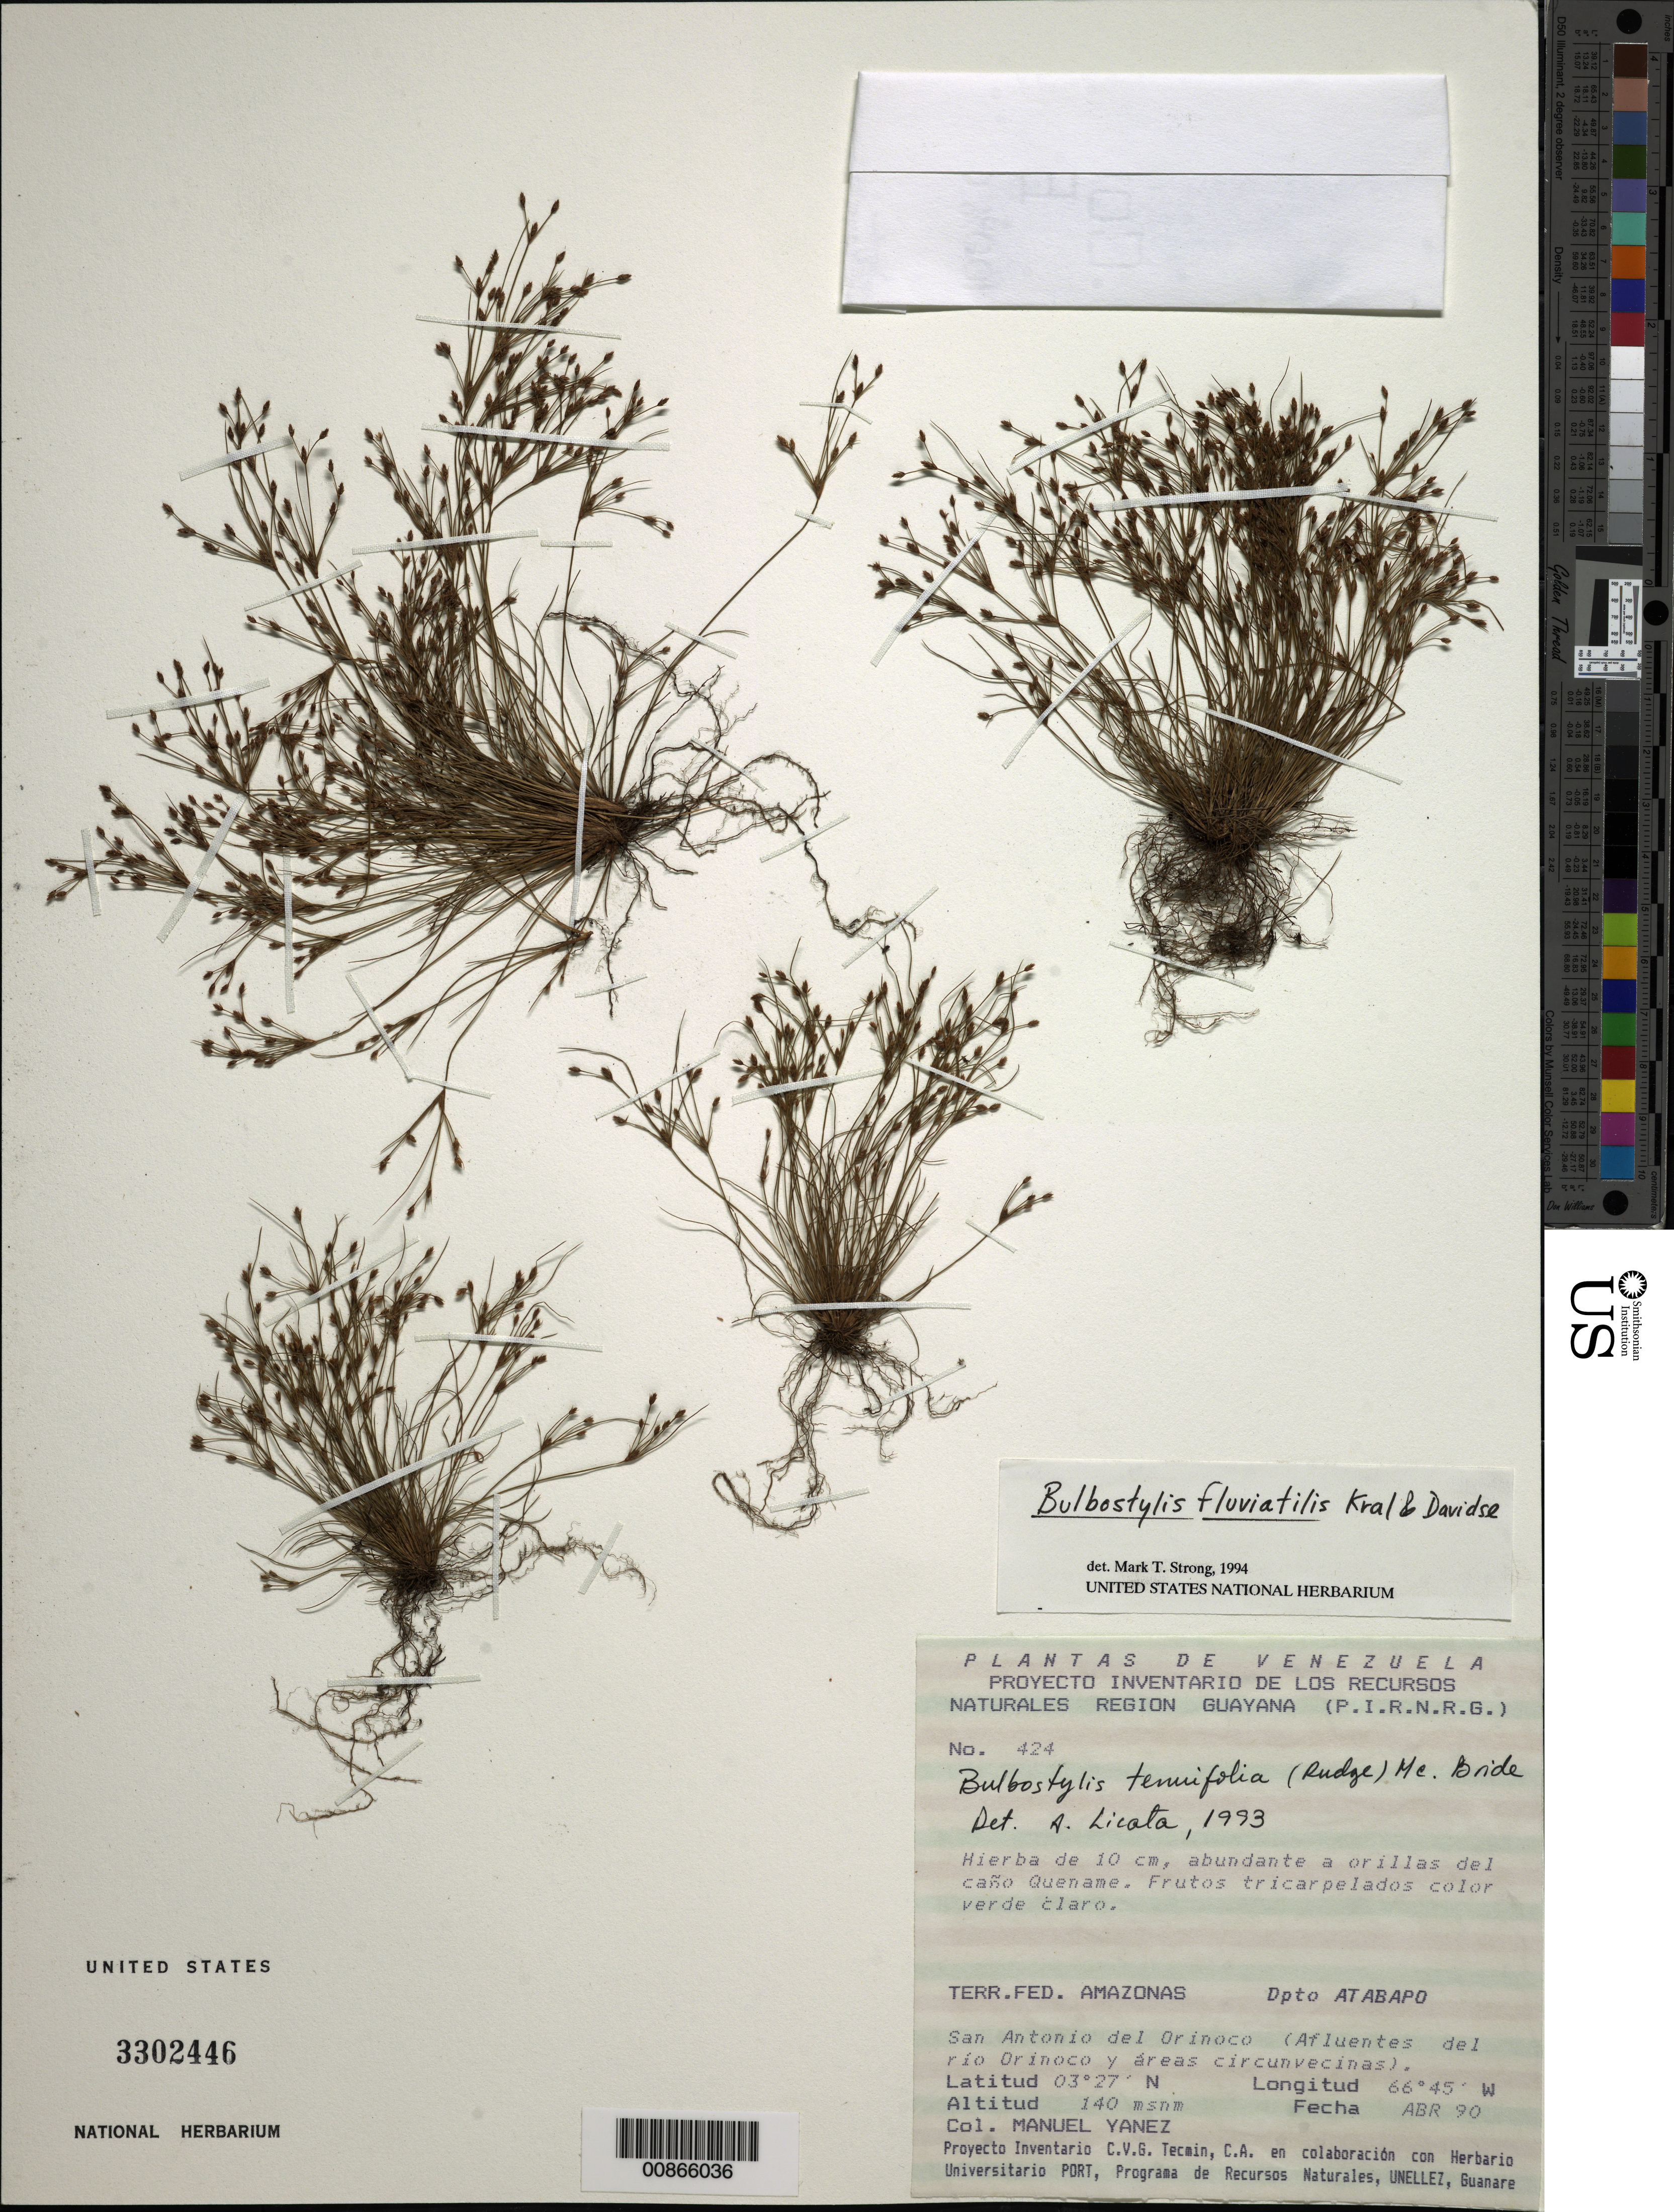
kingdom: Plantae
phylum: Tracheophyta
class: Liliopsida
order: Poales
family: Cyperaceae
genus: Bulbostylis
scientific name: Bulbostylis fluviatilis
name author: Kral & Davidse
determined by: Strong, M. T., (US), Smithsonian Institution - National Museum of Natural History (UNITED STATES)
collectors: M. Yanez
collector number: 424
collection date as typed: Apr-90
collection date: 1990-04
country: Venezuela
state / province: Amazonas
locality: San Antonio del Orinoco; Caño Quename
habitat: Along river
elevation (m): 140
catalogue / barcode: US 3302446